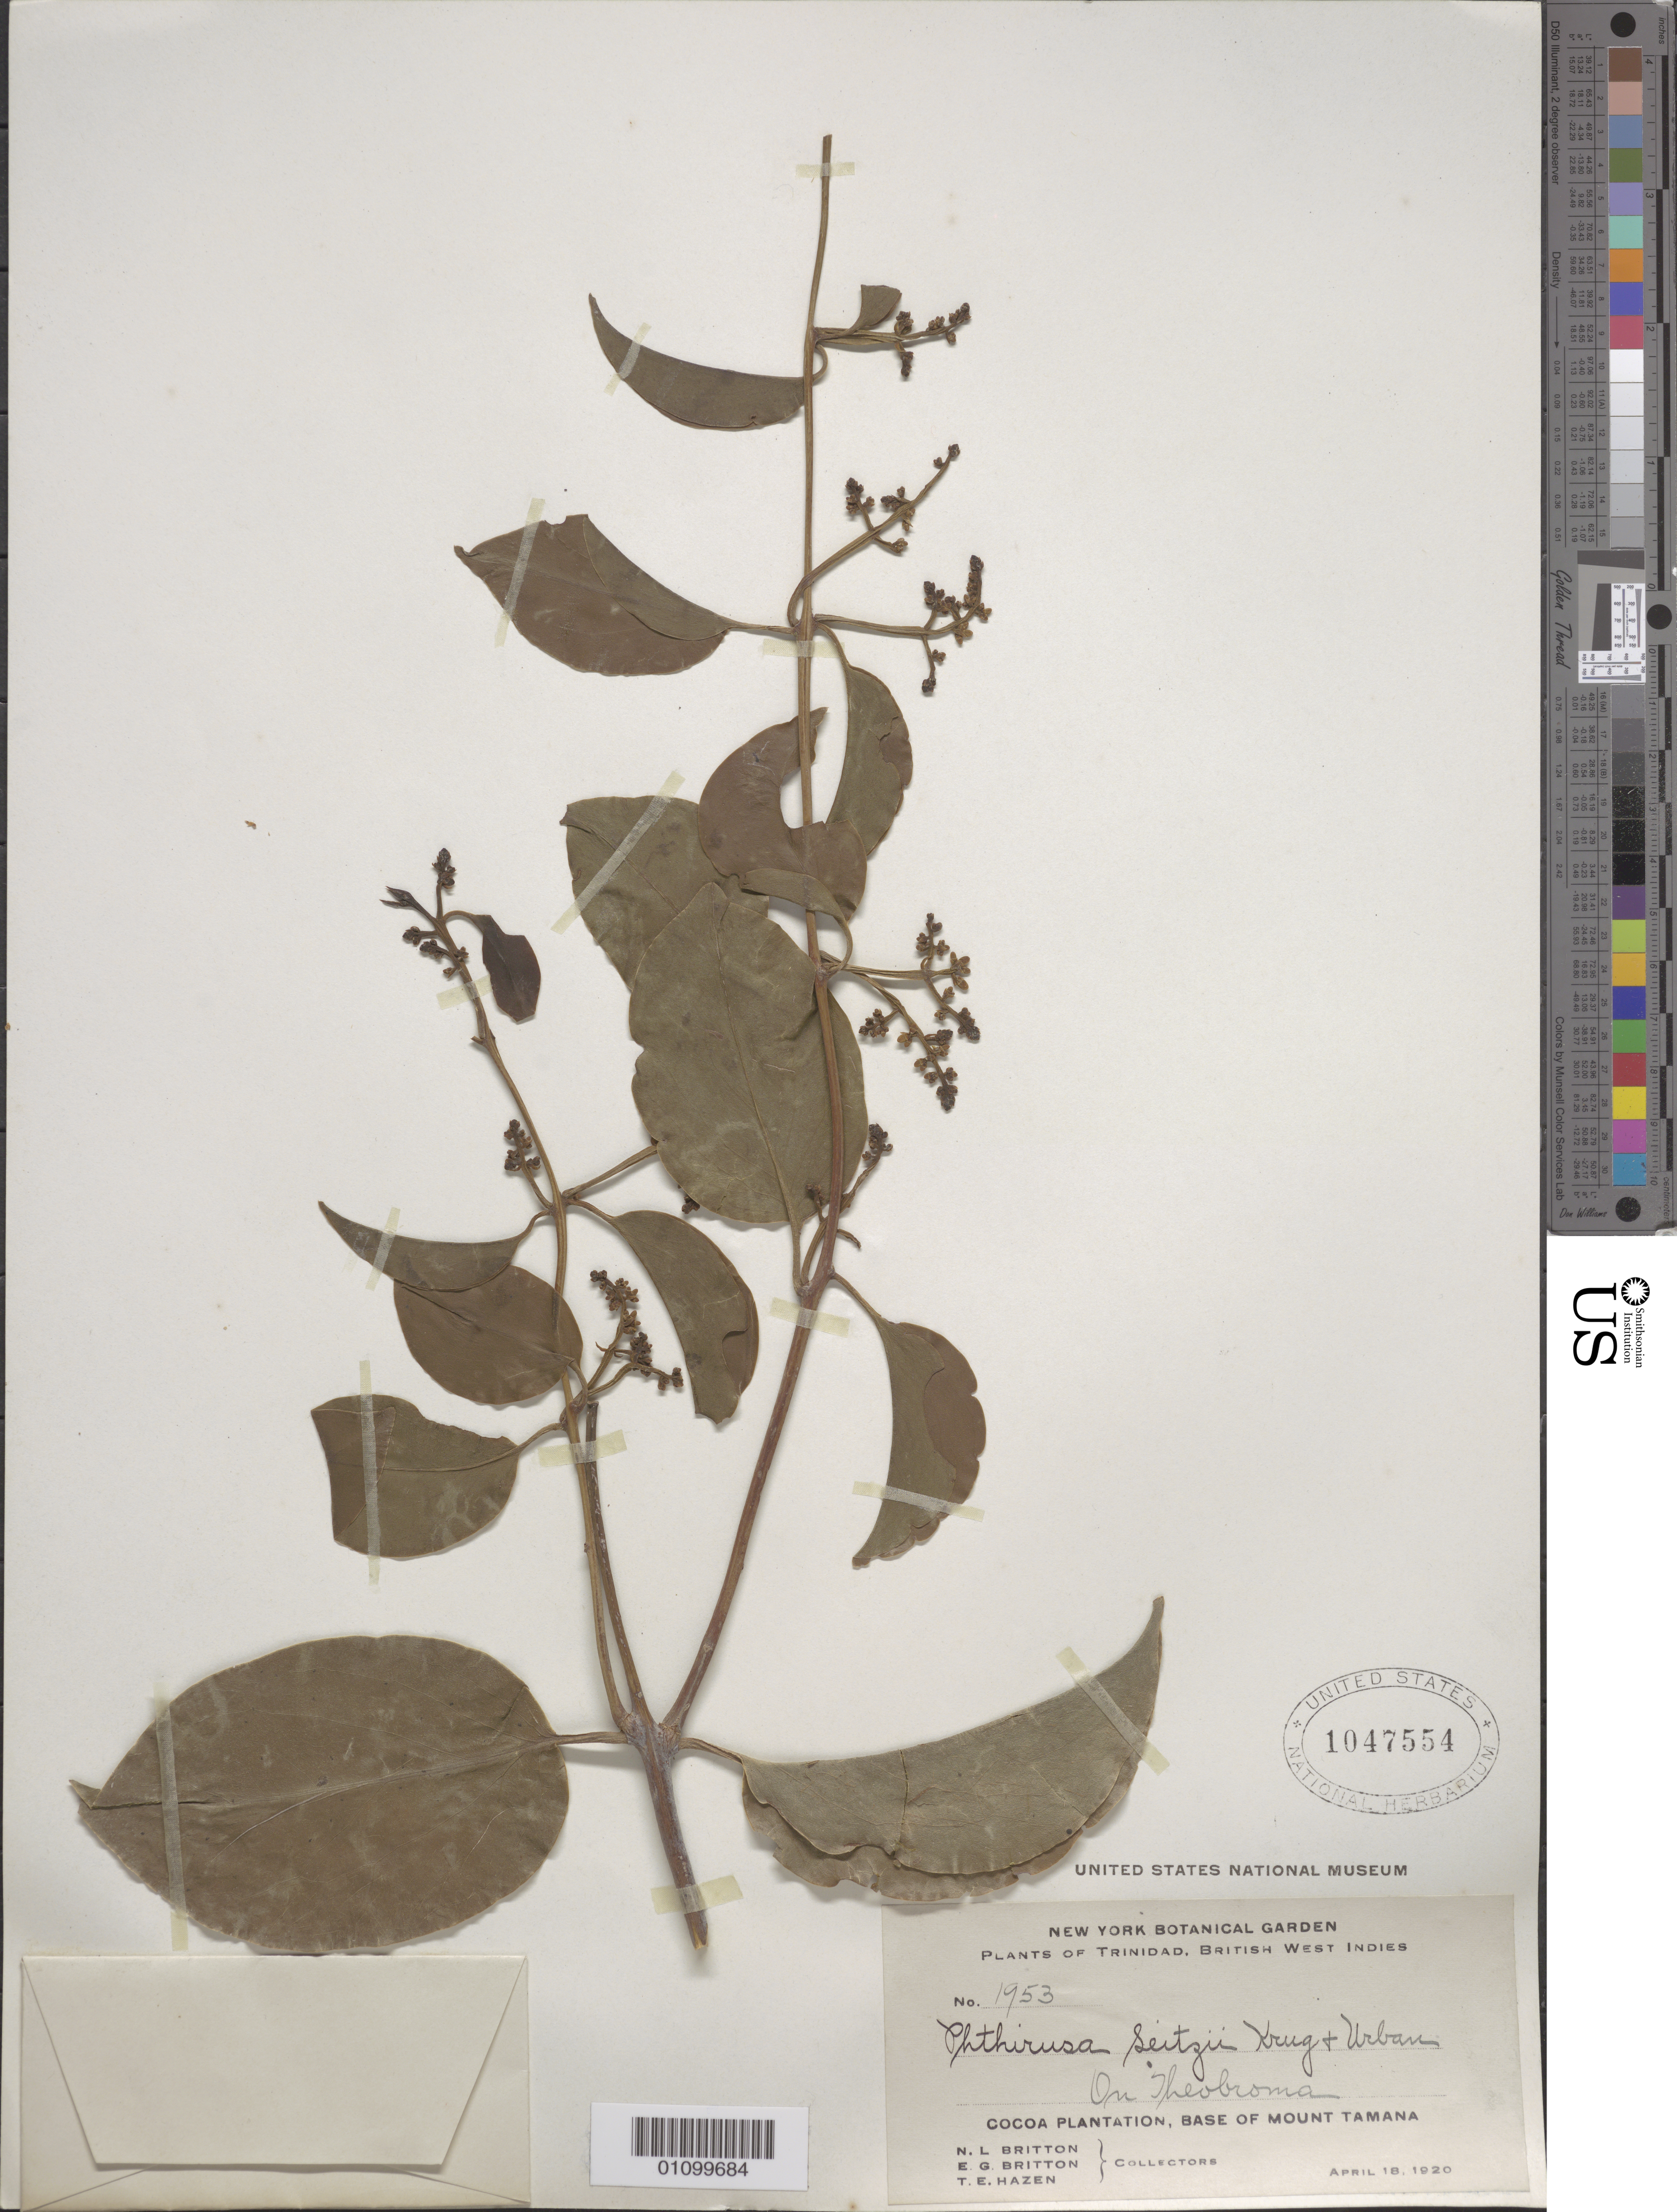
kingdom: Plantae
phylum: Tracheophyta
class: Magnoliopsida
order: Santalales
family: Loranthaceae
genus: Phthirusa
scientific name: Phthirusa seitzii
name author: Krug & Urb.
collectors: N. Britton, E. G. Britton & T. E. Hazen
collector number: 1953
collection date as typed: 18 Apr 1920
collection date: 1920-04-18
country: Trinidad and Tobago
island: Trinidad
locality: Cocoa Plantation, Base of Mount Tamana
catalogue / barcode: US 1047554